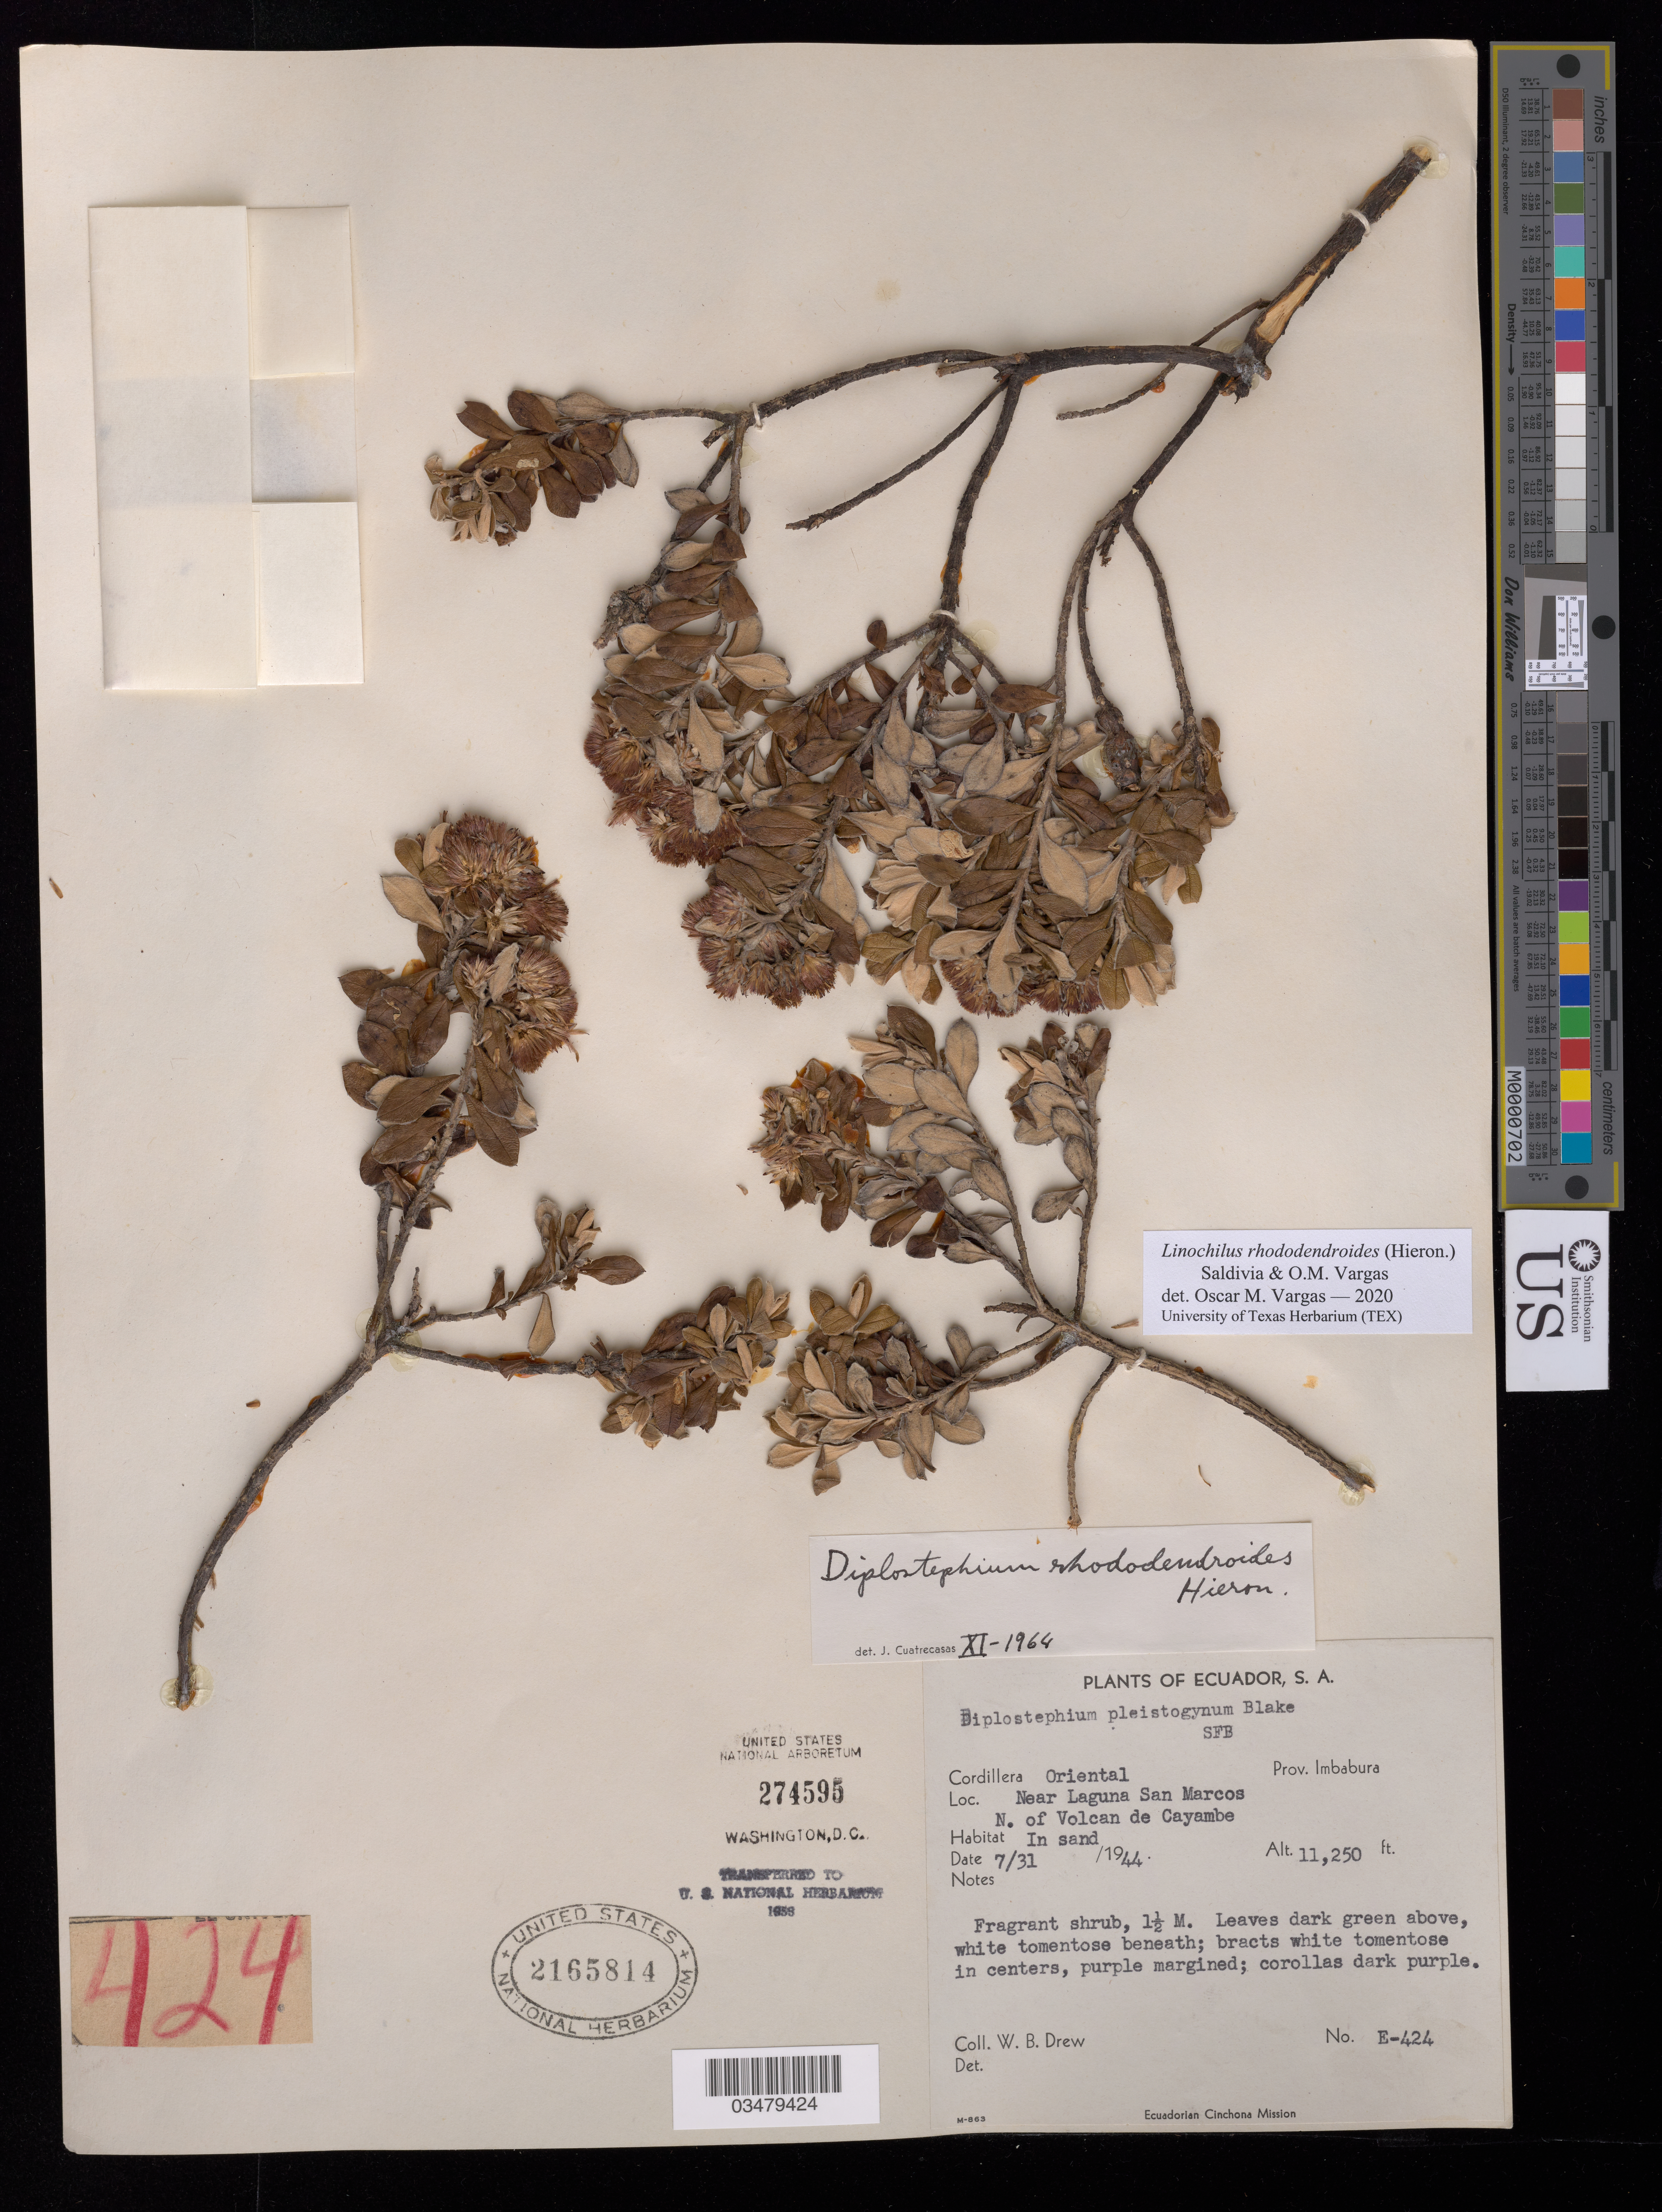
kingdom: Plantae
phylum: Tracheophyta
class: Magnoliopsida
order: Asterales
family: Asteraceae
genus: Linochilus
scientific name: Linochilus rhododendroides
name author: (Hieron.) Saldivia & O.M. Vargas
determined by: Vargas, Oscar M.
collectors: W. B. Drew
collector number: E-424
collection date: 1944-07-31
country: Ecuador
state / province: Imbabura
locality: Cordillera Oriental, Near Laguna San Marcos, N. of Volcan de Cayambe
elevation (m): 3429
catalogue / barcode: US 2165814